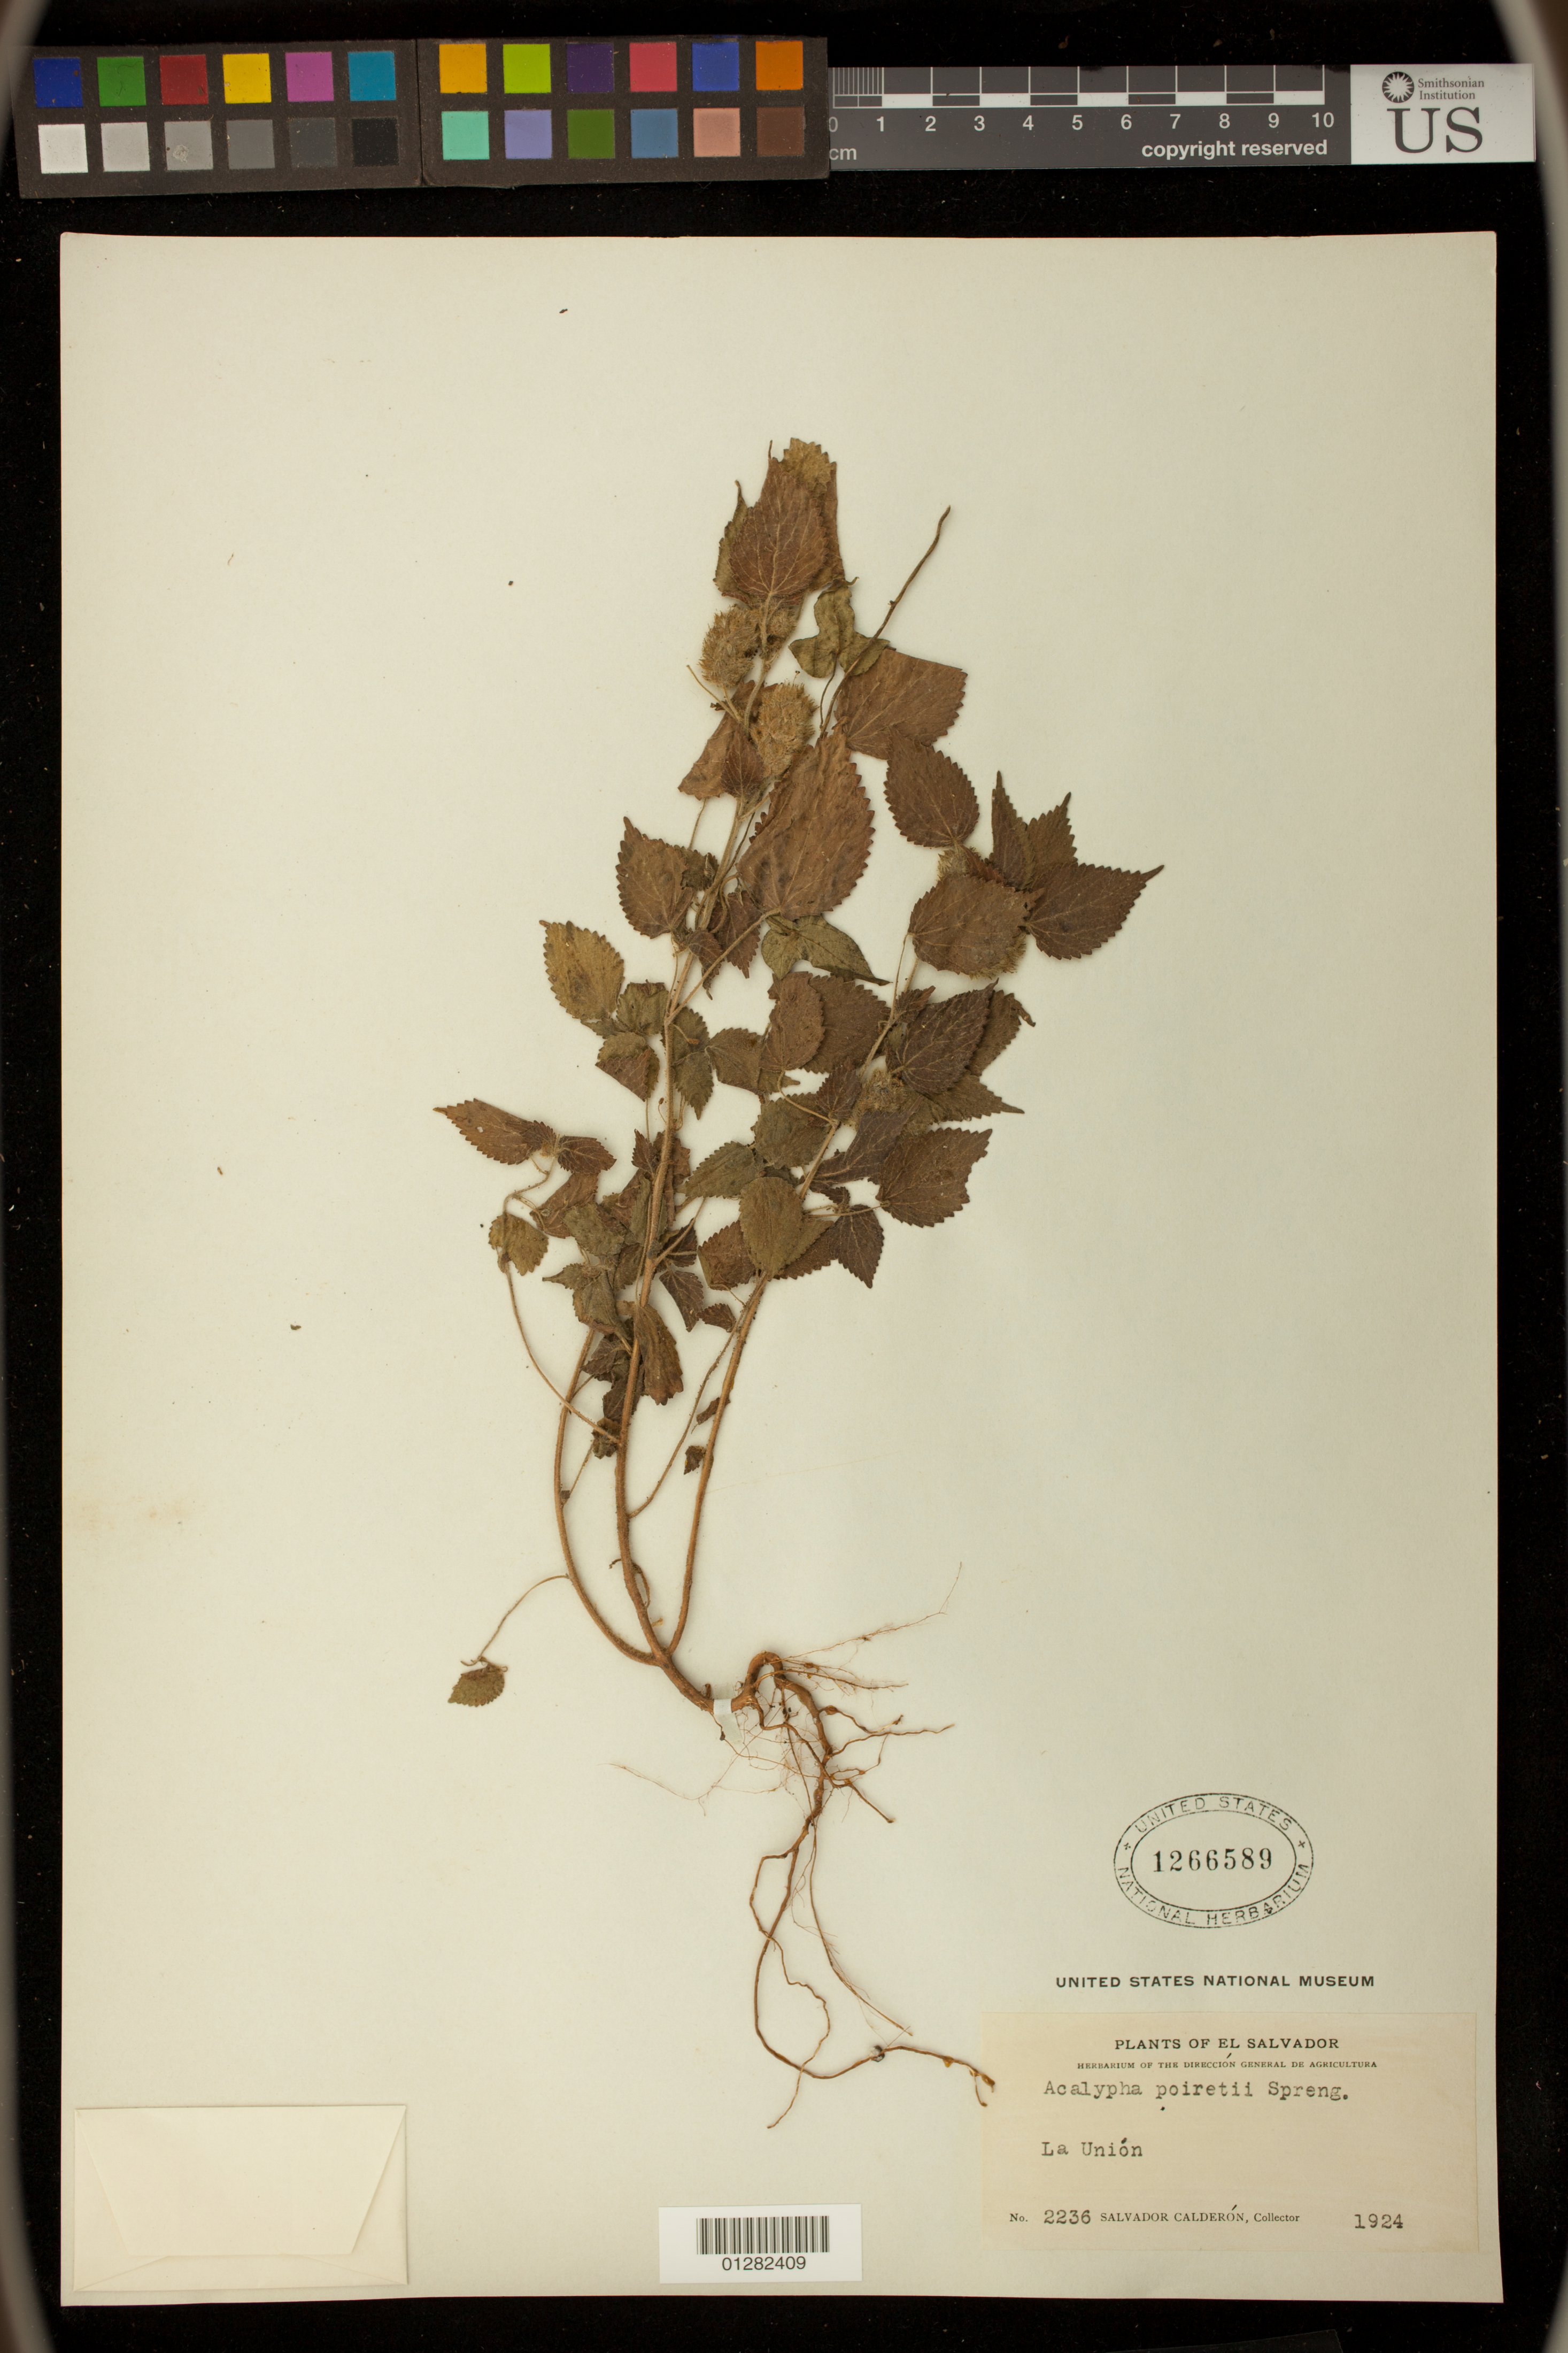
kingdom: Plantae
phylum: Tracheophyta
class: Magnoliopsida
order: Malpighiales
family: Euphorbiaceae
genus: Acalypha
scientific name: Acalypha poiretii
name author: Spreng.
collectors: S. Calderón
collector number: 2236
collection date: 1924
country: El Salvador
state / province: La Unión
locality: La Unión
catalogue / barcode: US 1266589